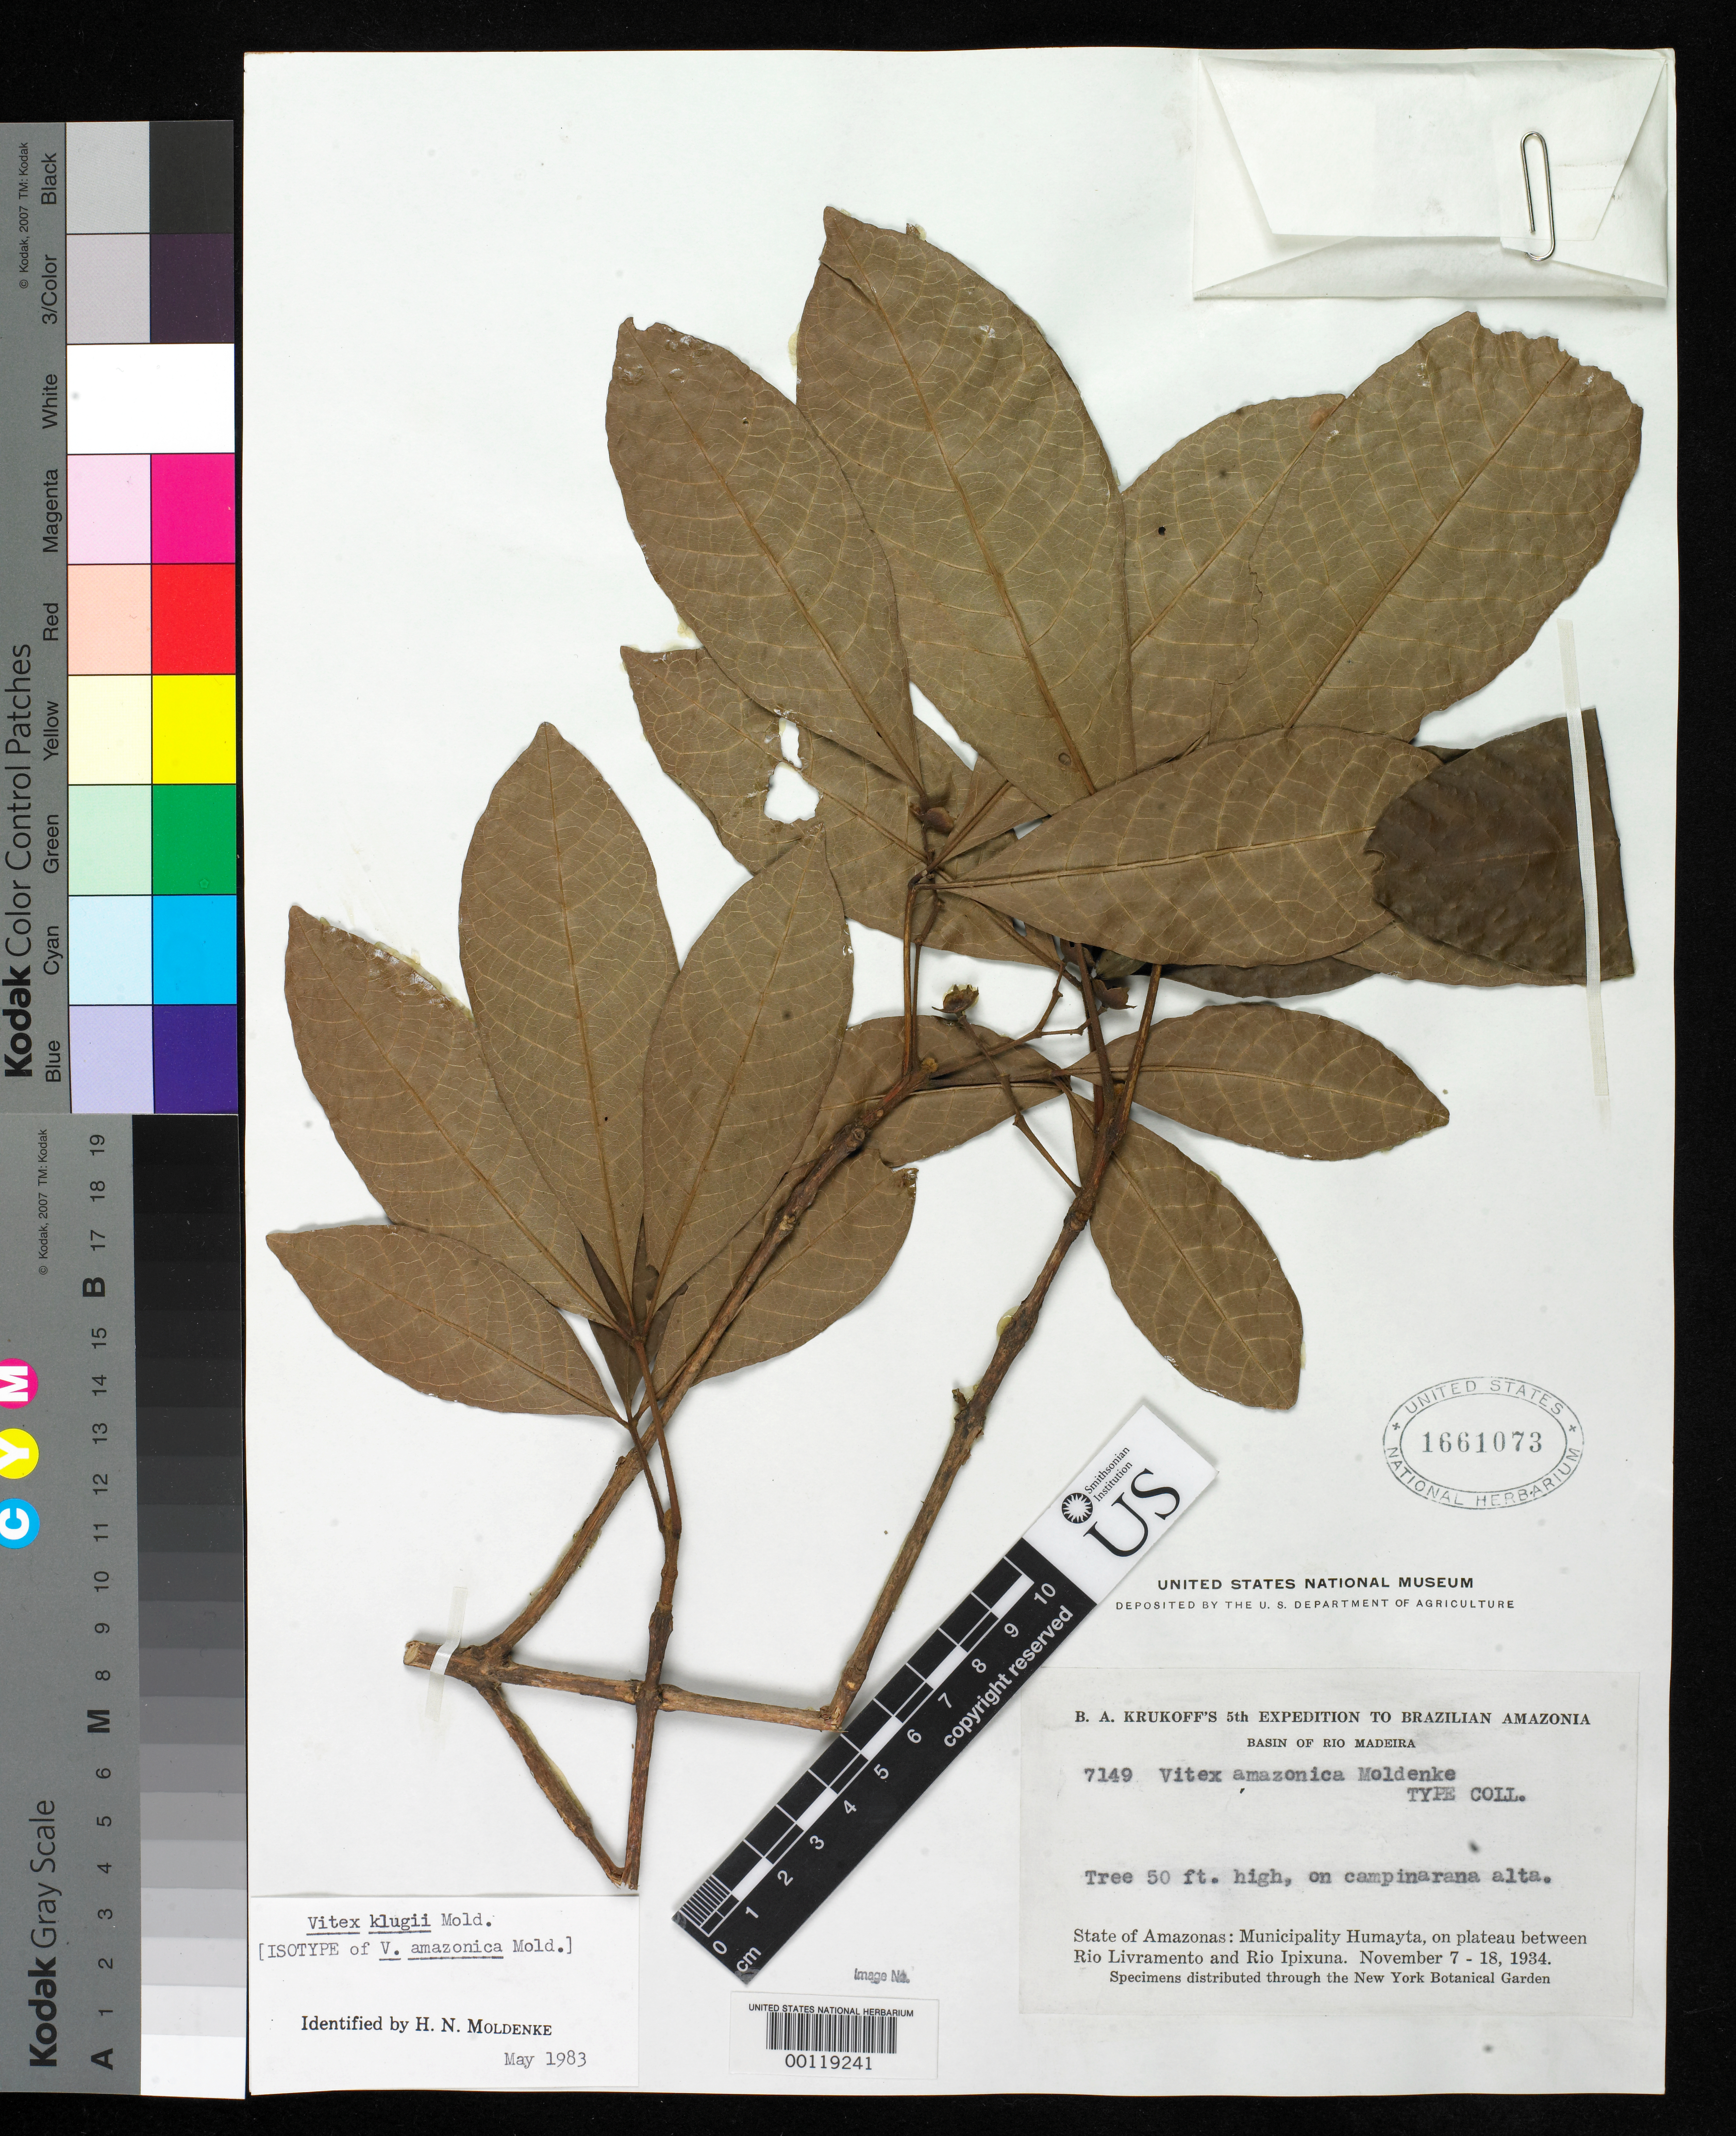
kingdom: Plantae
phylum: Tracheophyta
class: Magnoliopsida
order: Lamiales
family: Lamiaceae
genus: Vitex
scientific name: Vitex amazonica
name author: Moldenke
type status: Isotype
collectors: B. A. Krukoff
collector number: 7149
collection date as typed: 07 Nov 1934 to 18 Nov 1934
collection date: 1934-11-07/1934-11-18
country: Brazil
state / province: Amazonas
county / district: Humaitá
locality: Municipality Humayta, on plateau between Rio Livramento and Rio Ipixuna.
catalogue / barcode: US 1661073